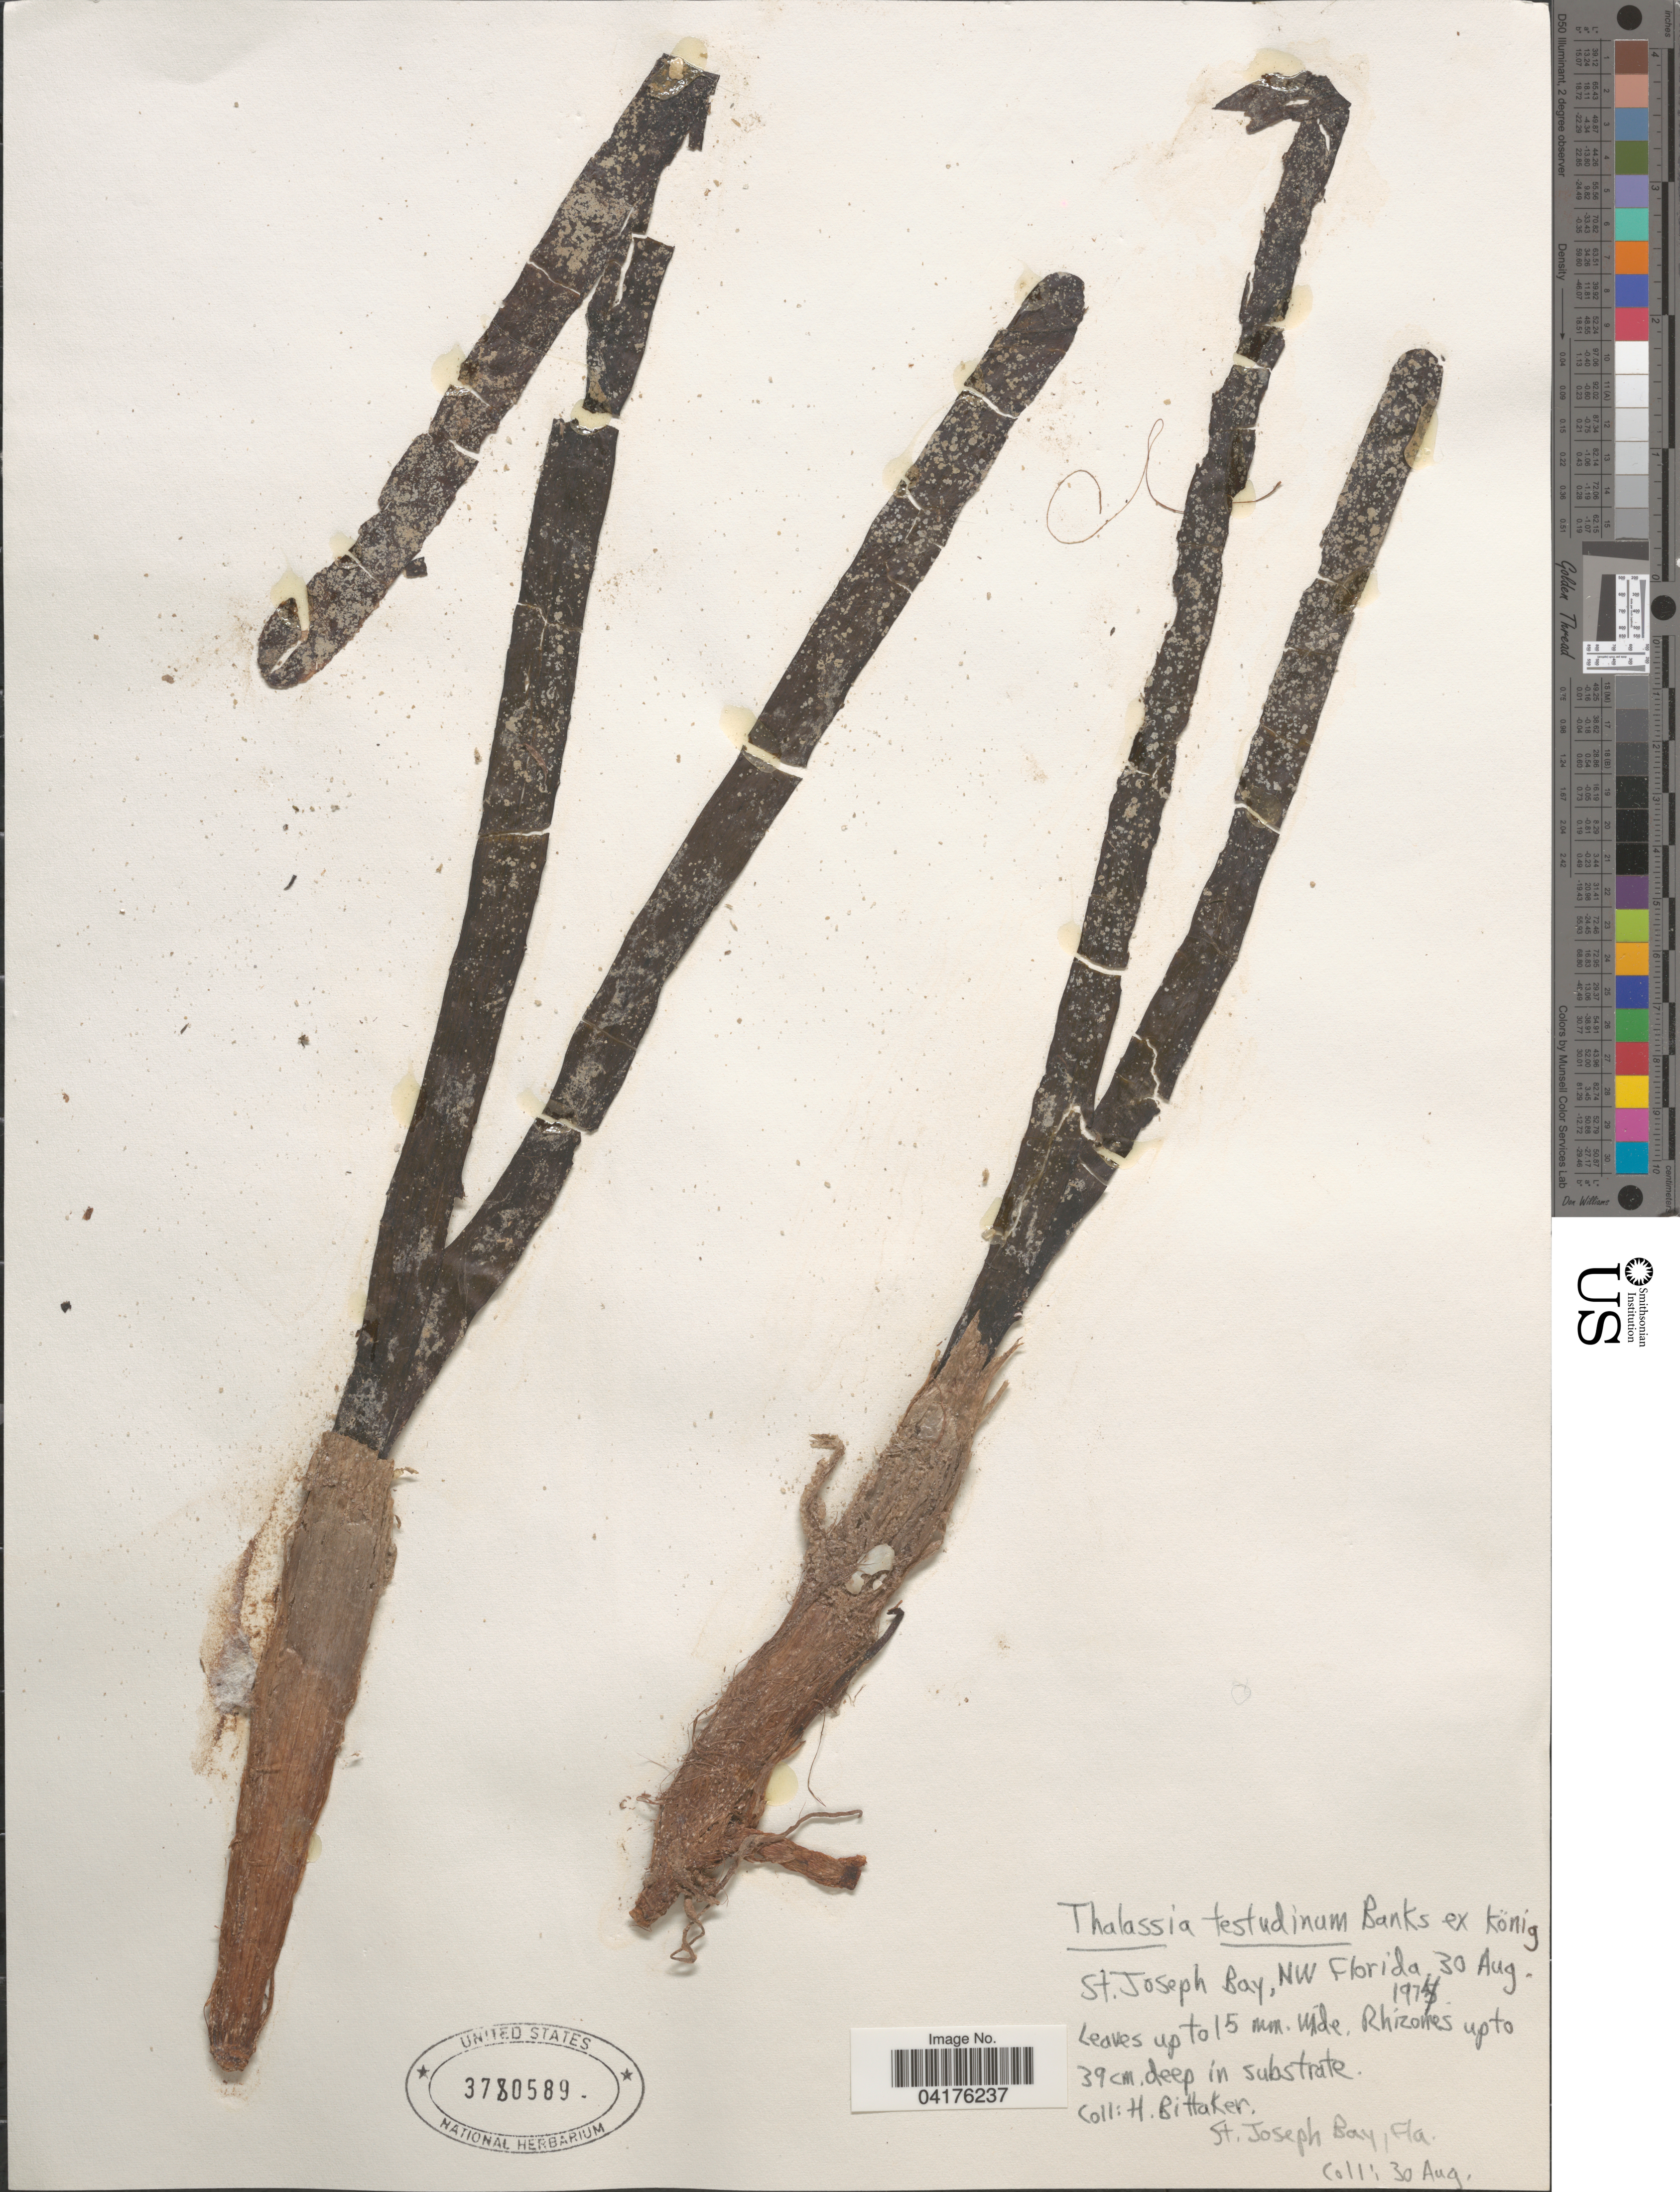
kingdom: Plantae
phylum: Tracheophyta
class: Liliopsida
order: Alismatales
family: Hydrocharitaceae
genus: Thalassia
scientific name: Thalassia testudinum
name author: Banks & Sol. ex K.D. Koenig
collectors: H. Bittaker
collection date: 1974-08-30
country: United States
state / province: Florida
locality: St. Joseph Bay, NW Florida.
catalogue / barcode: US 3780589